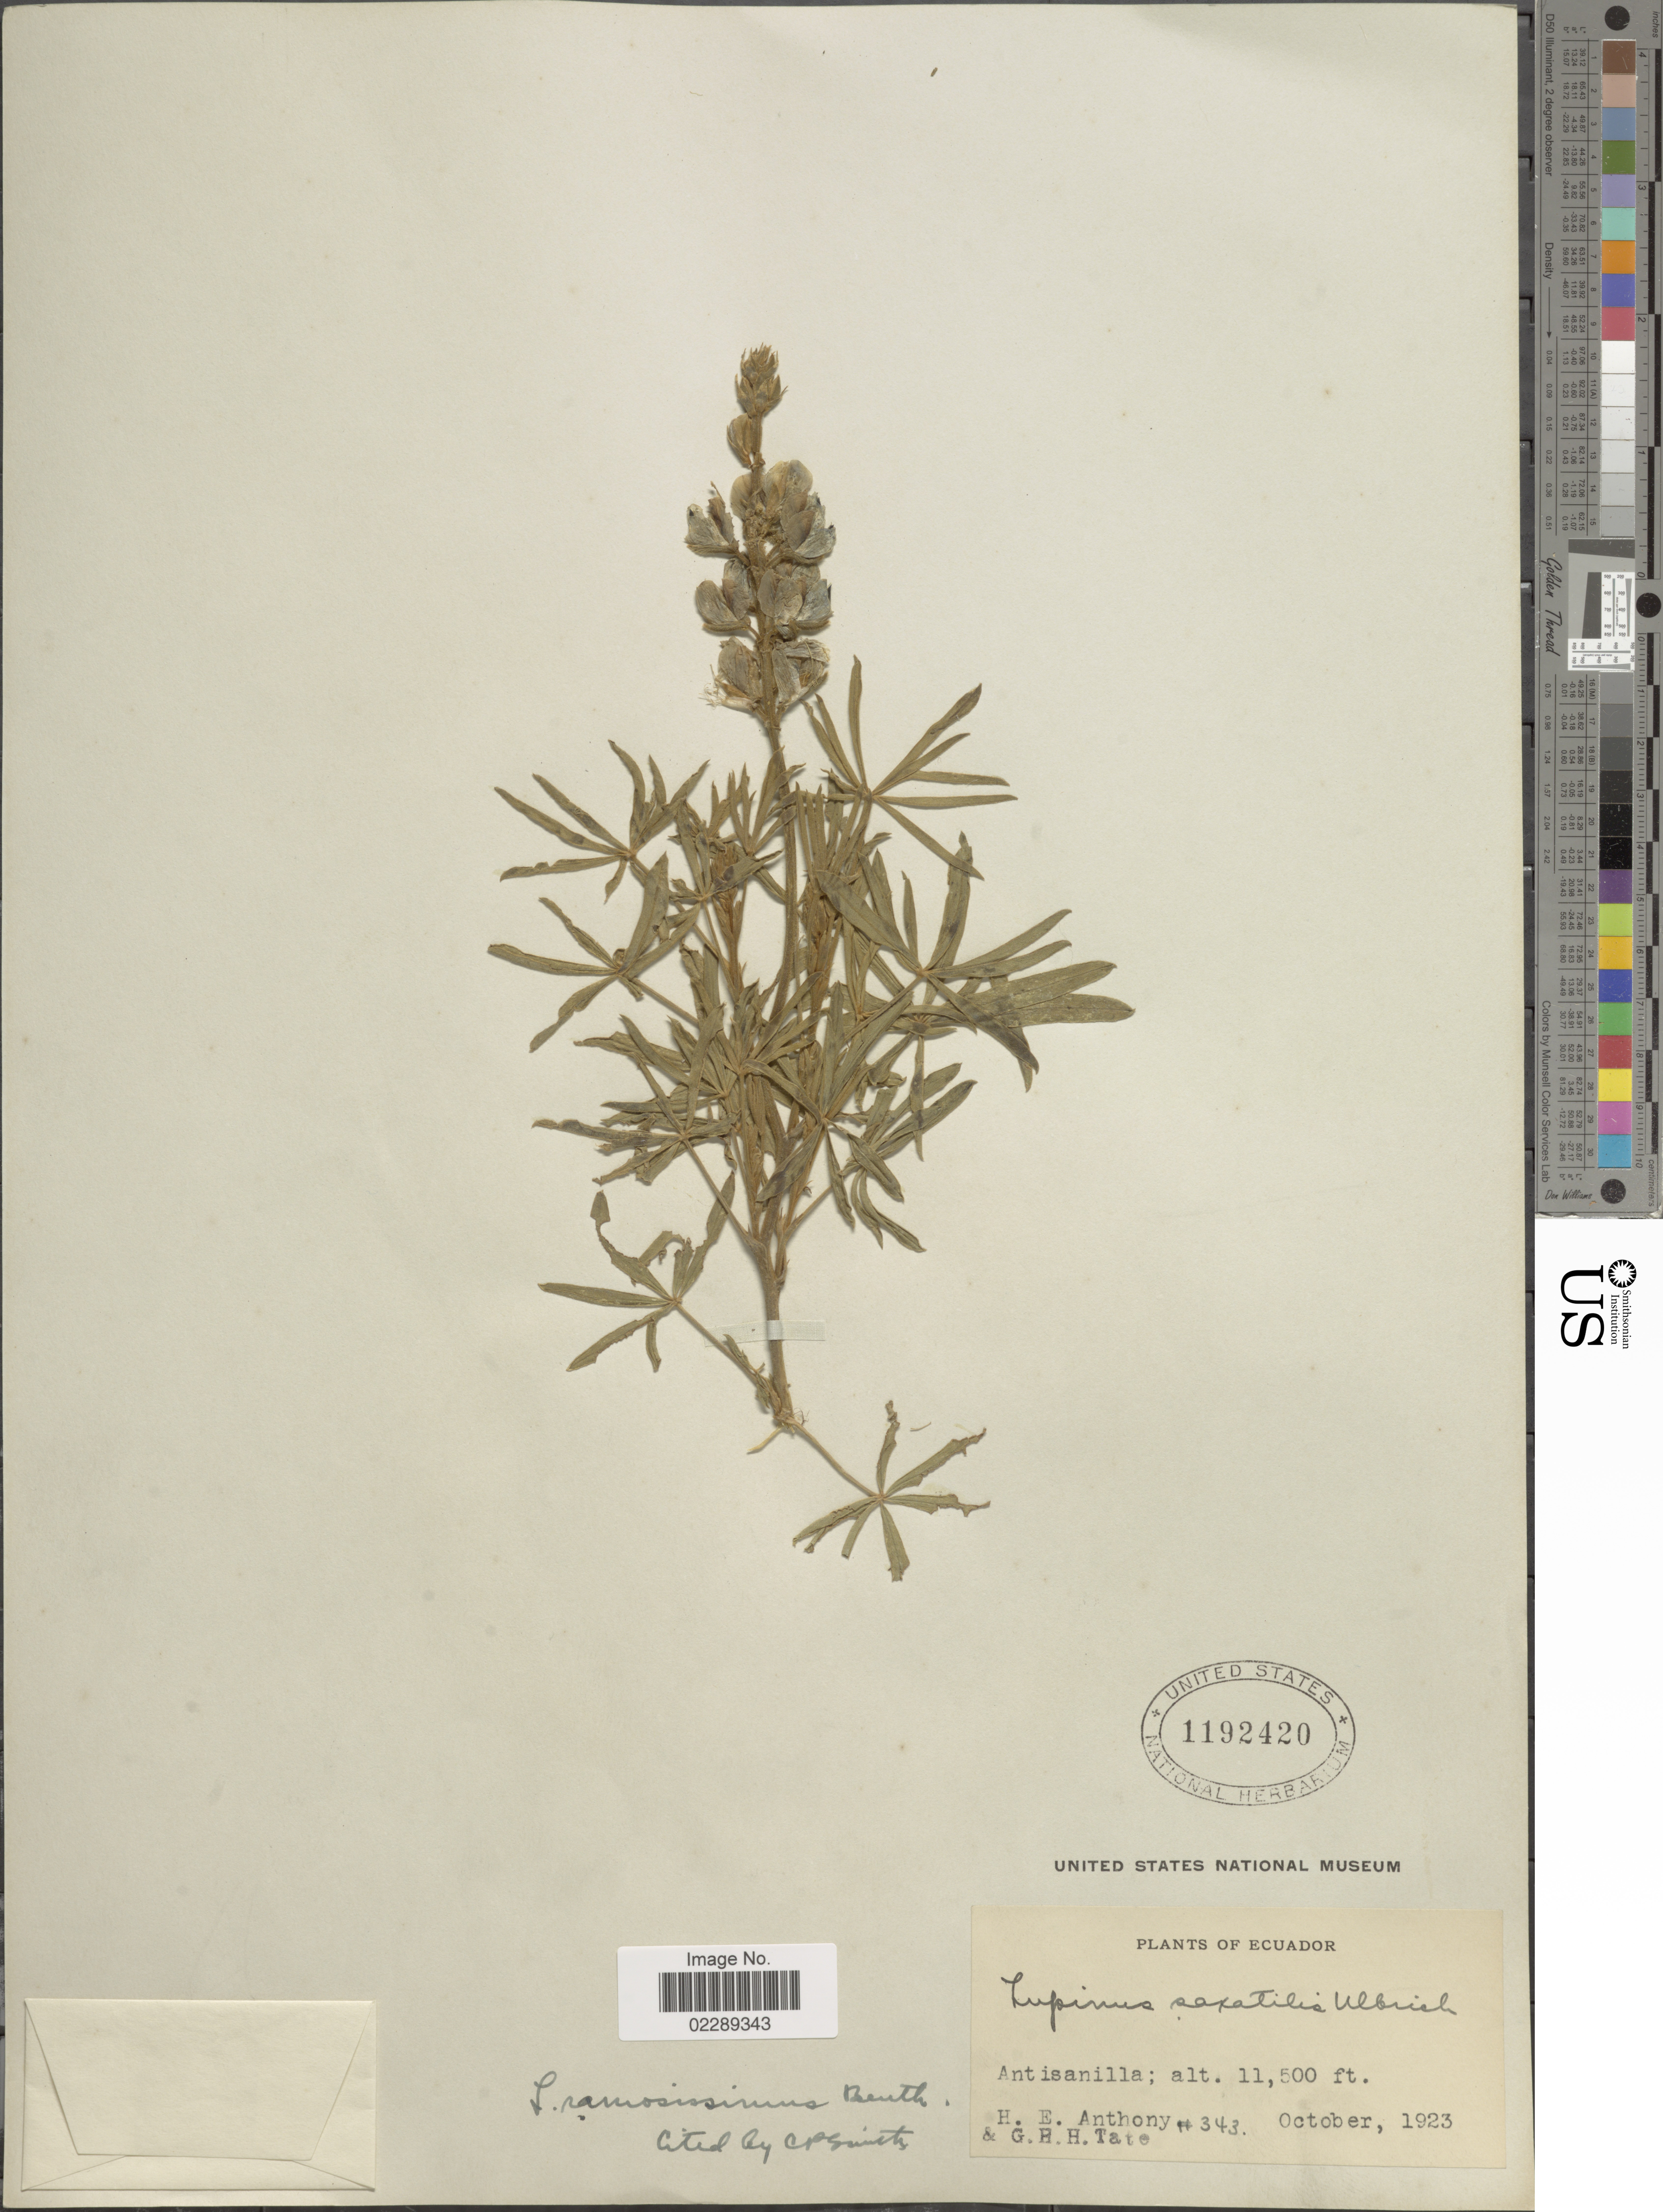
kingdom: Plantae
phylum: Tracheophyta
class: Magnoliopsida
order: Fabales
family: Fabaceae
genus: Lupinus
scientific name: Lupinus ramosissimus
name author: Benth.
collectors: H. E. Anthony & G. H. H.Tate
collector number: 343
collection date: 1923-10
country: Ecuador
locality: Antisanilla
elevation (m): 3505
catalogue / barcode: US 1192420